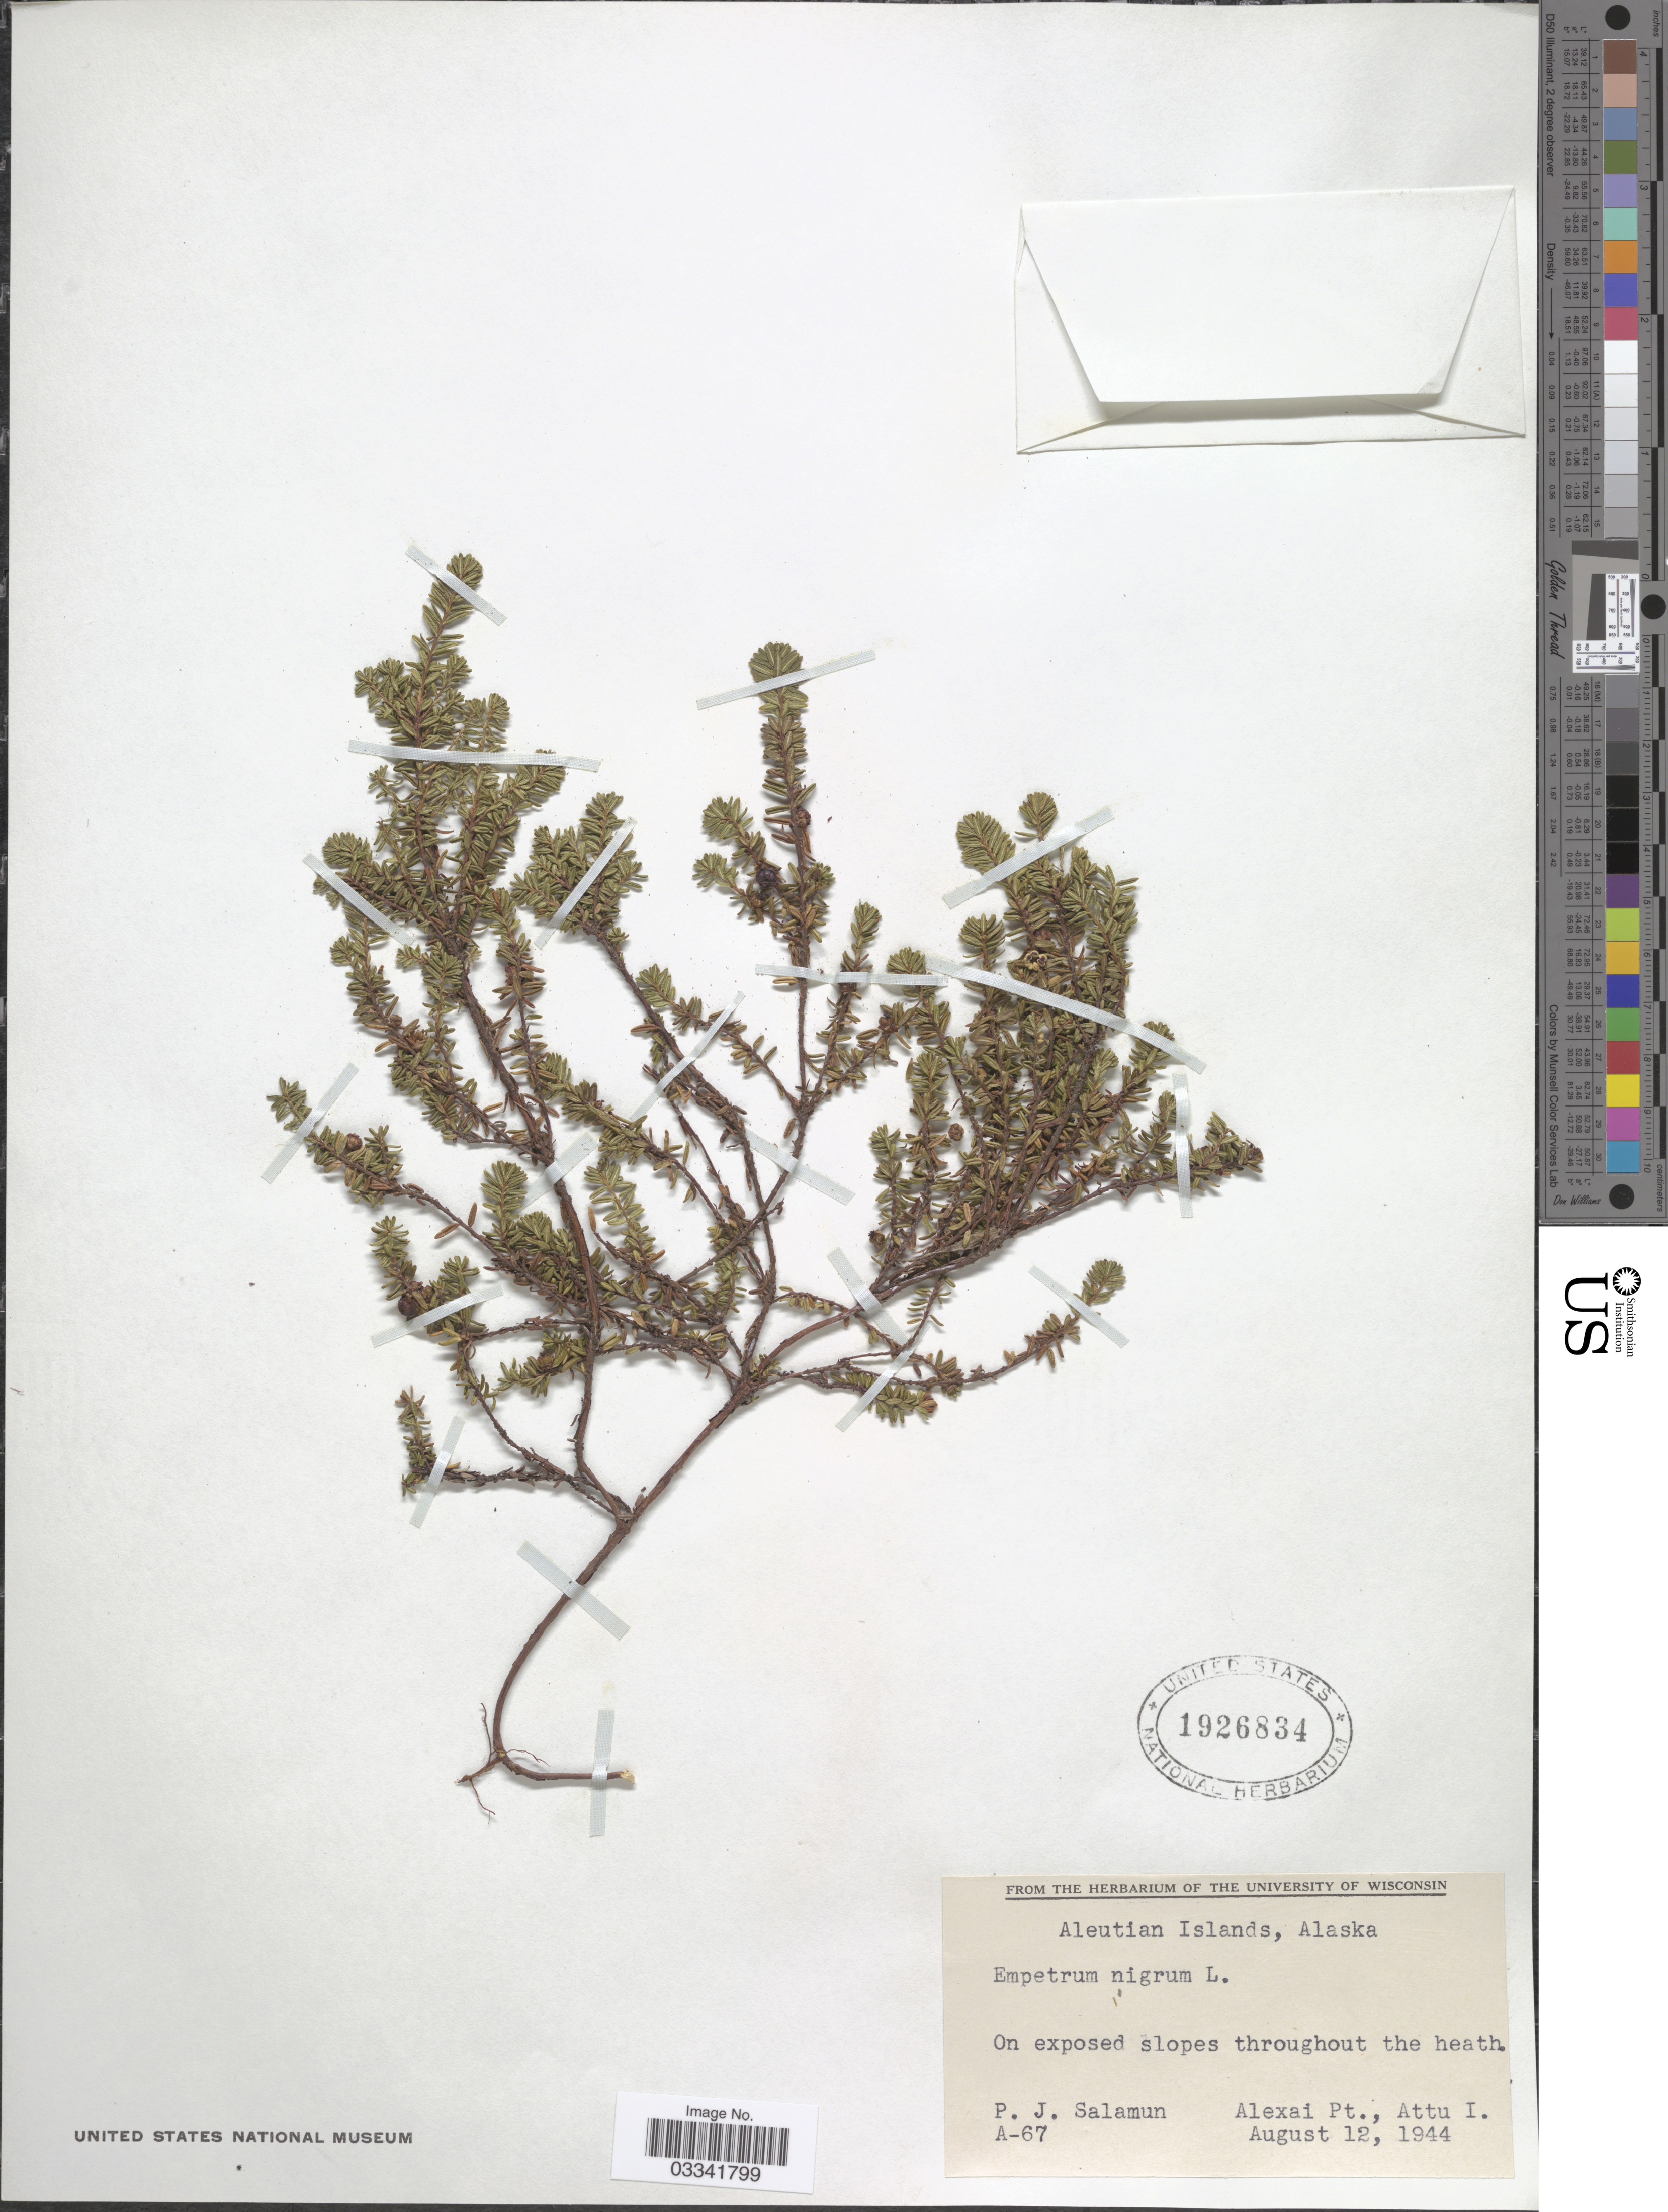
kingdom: Plantae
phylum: Tracheophyta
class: Magnoliopsida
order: Ericales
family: Ericaceae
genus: Empetrum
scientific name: Empetrum nigrum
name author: L.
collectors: P. Salamun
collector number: A-67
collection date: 1944-08-12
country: United States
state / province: Alaska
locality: Aleutian Islands. Alexai Pt., Attu I.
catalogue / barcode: US 1926834